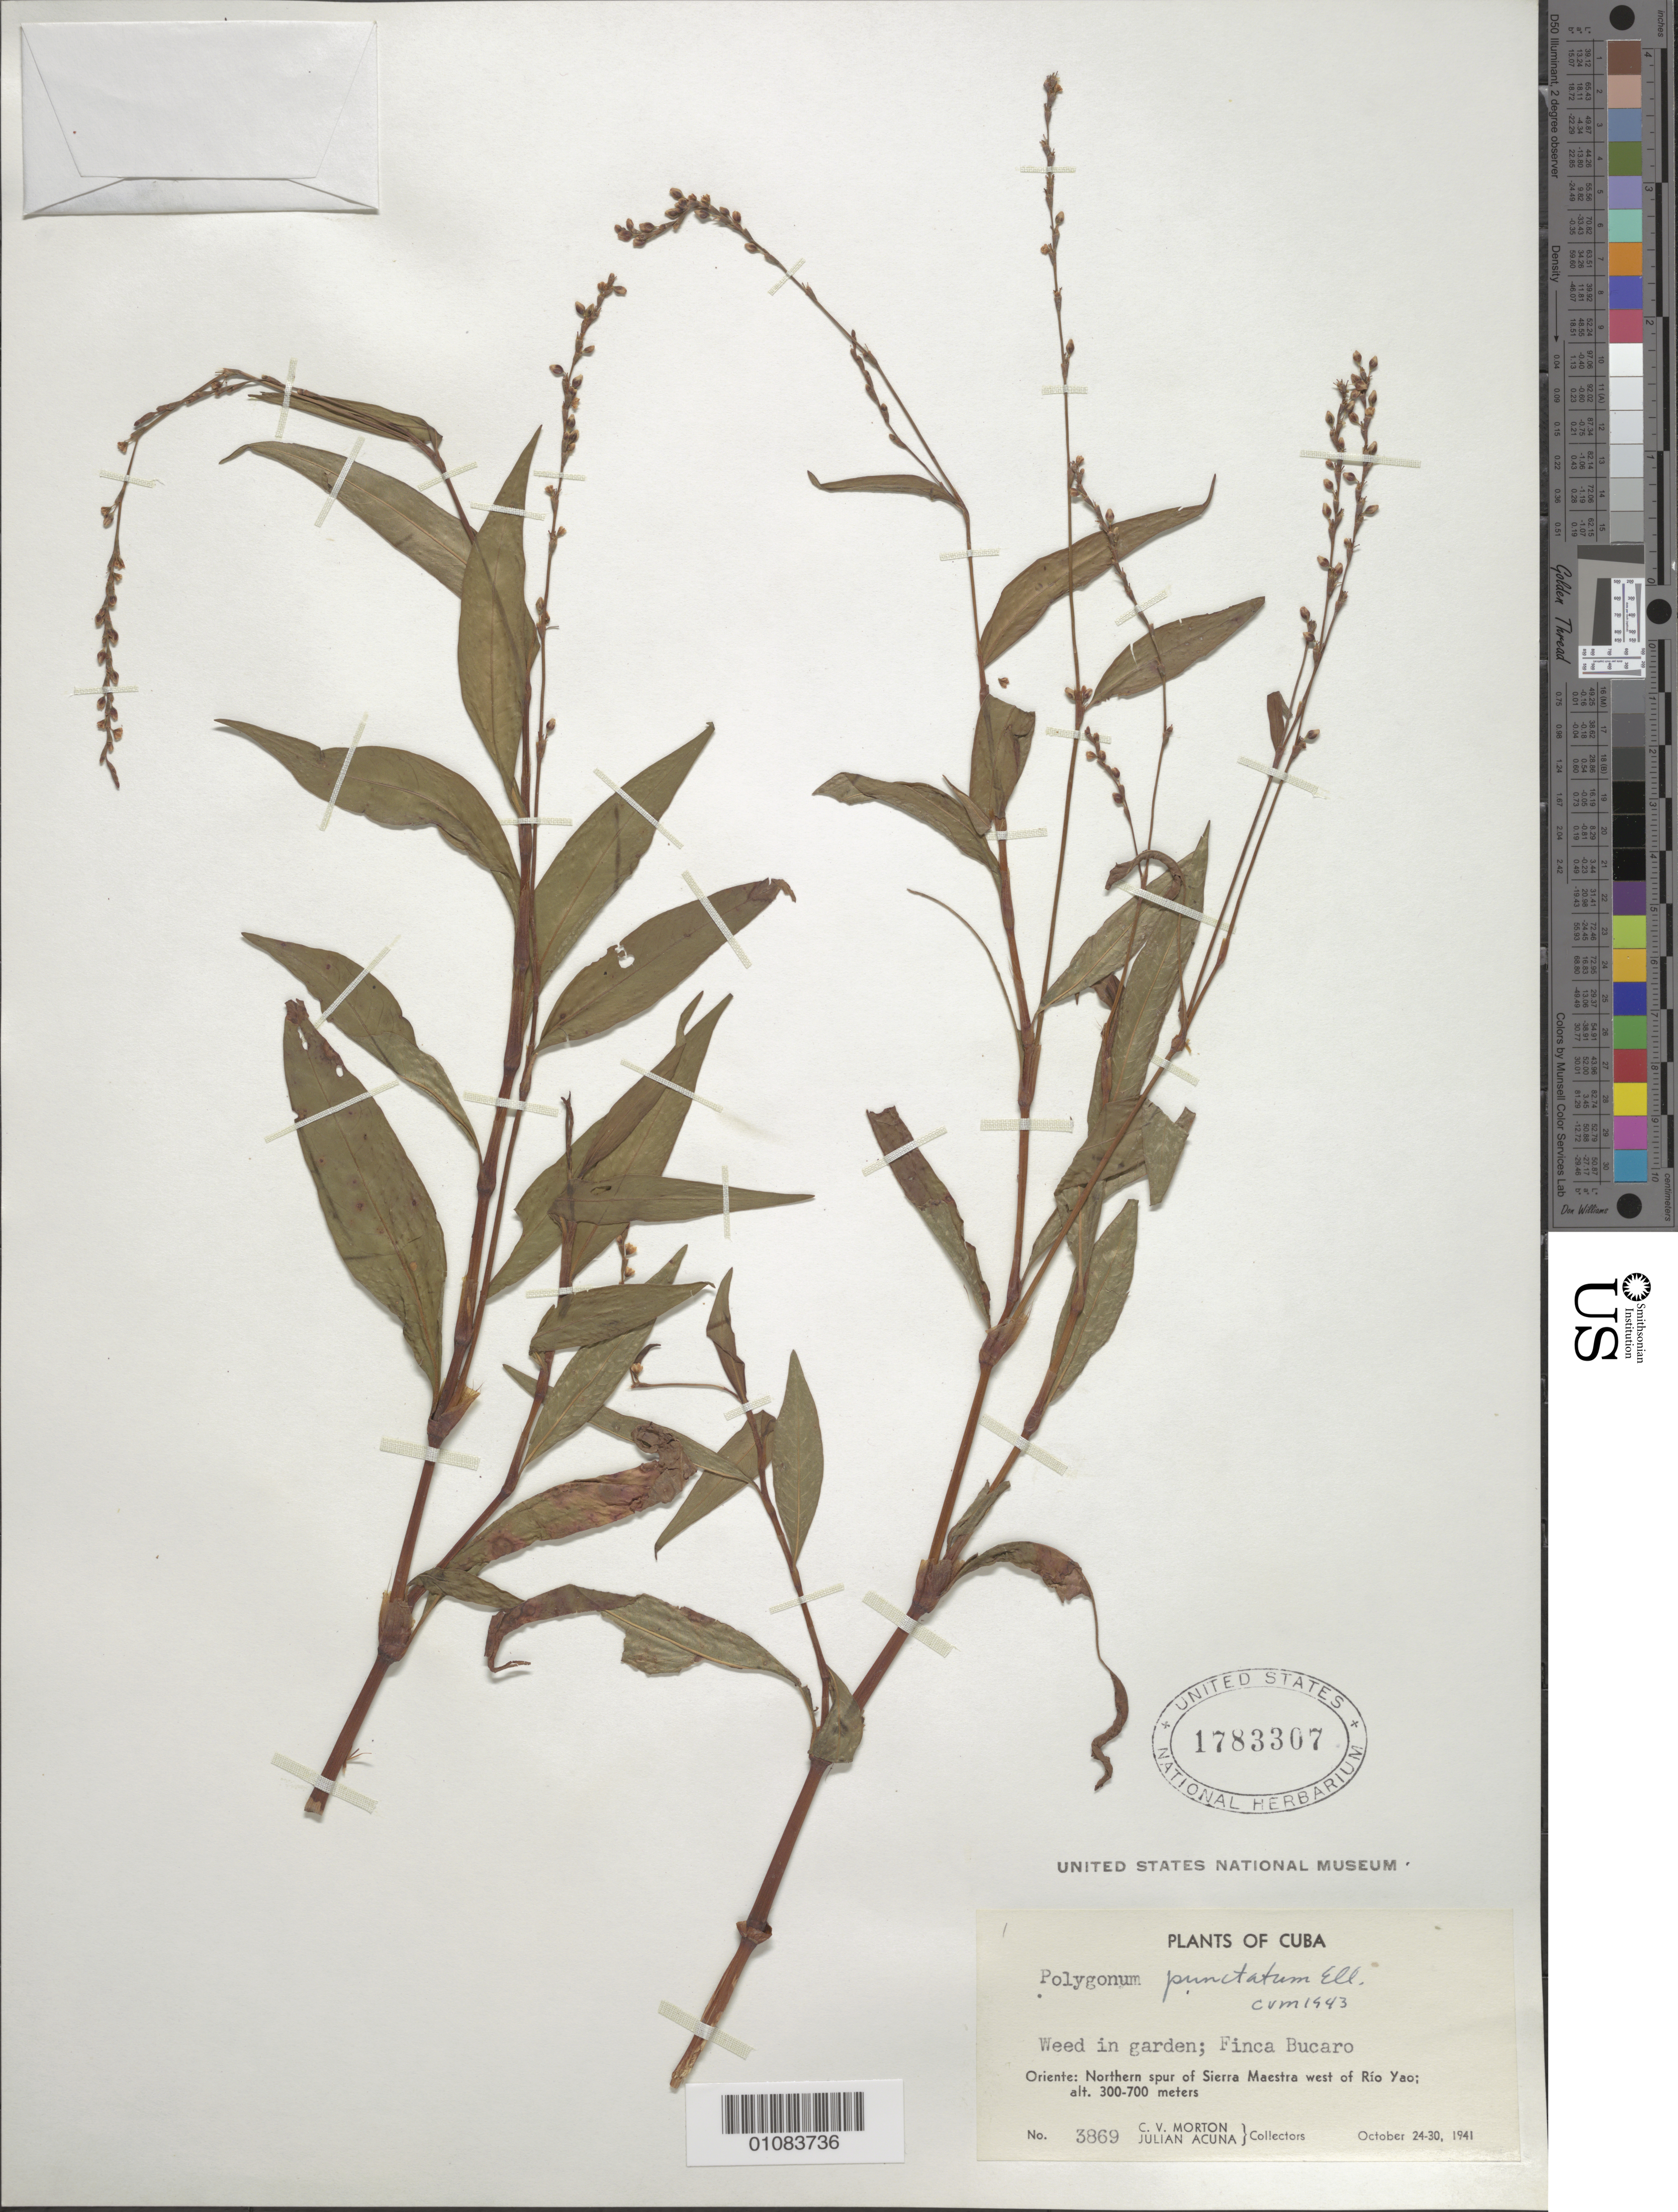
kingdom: Plantae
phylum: Tracheophyta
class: Magnoliopsida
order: Caryophyllales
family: Polygonaceae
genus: Polygonum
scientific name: Polygonum punctatum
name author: Elliott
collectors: C. V. Morton & J. Acuña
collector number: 3869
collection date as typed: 24 Oct 1941 to 30 Oct 1941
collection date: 1941-10-24/1941-10-30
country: Cuba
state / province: Oriente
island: Cuba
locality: Oriente: Northern spur of Sierra Maestra west of Rio Yao; Finca Bucaro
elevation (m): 300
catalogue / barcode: US 1783307